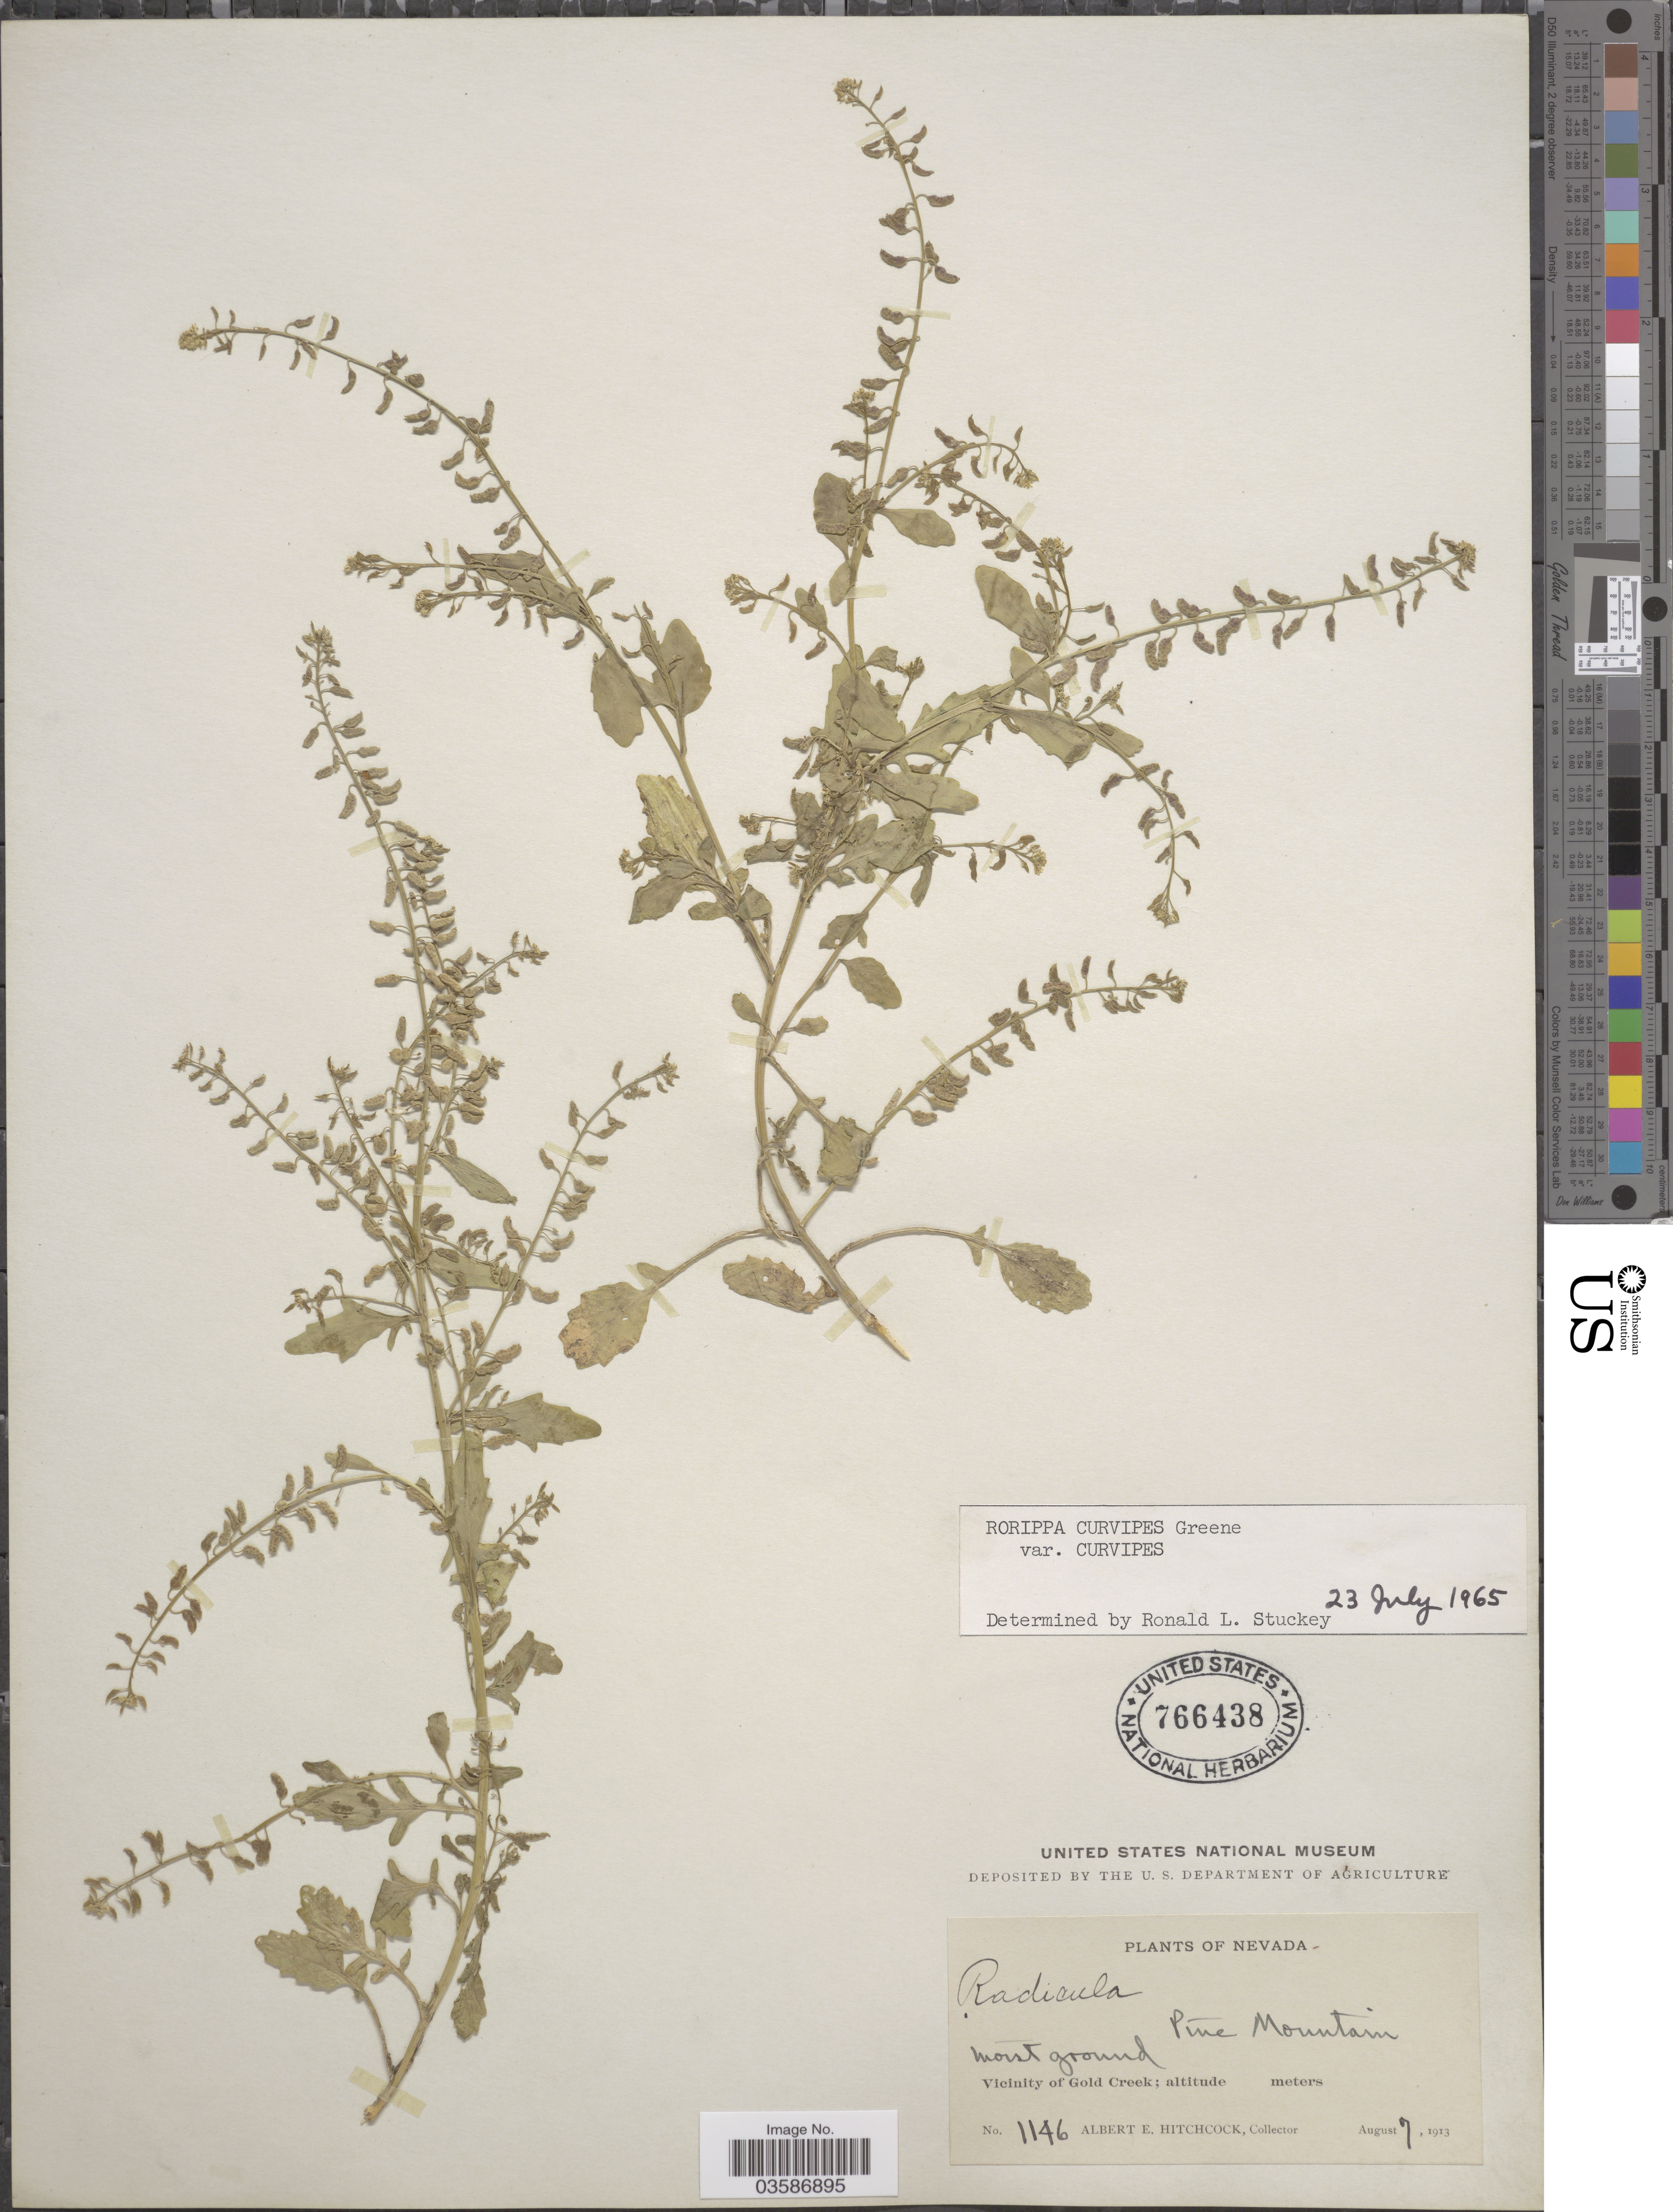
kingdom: Plantae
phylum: Tracheophyta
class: Magnoliopsida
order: Brassicales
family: Brassicaceae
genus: Rorippa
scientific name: Rorippa curvipes var. curvipes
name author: Greene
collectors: A. Hitchcock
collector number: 1146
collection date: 1913-08-07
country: United States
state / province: Nevada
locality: Pine Mountain. Vicinity of Gold Creek.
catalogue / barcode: US 766438